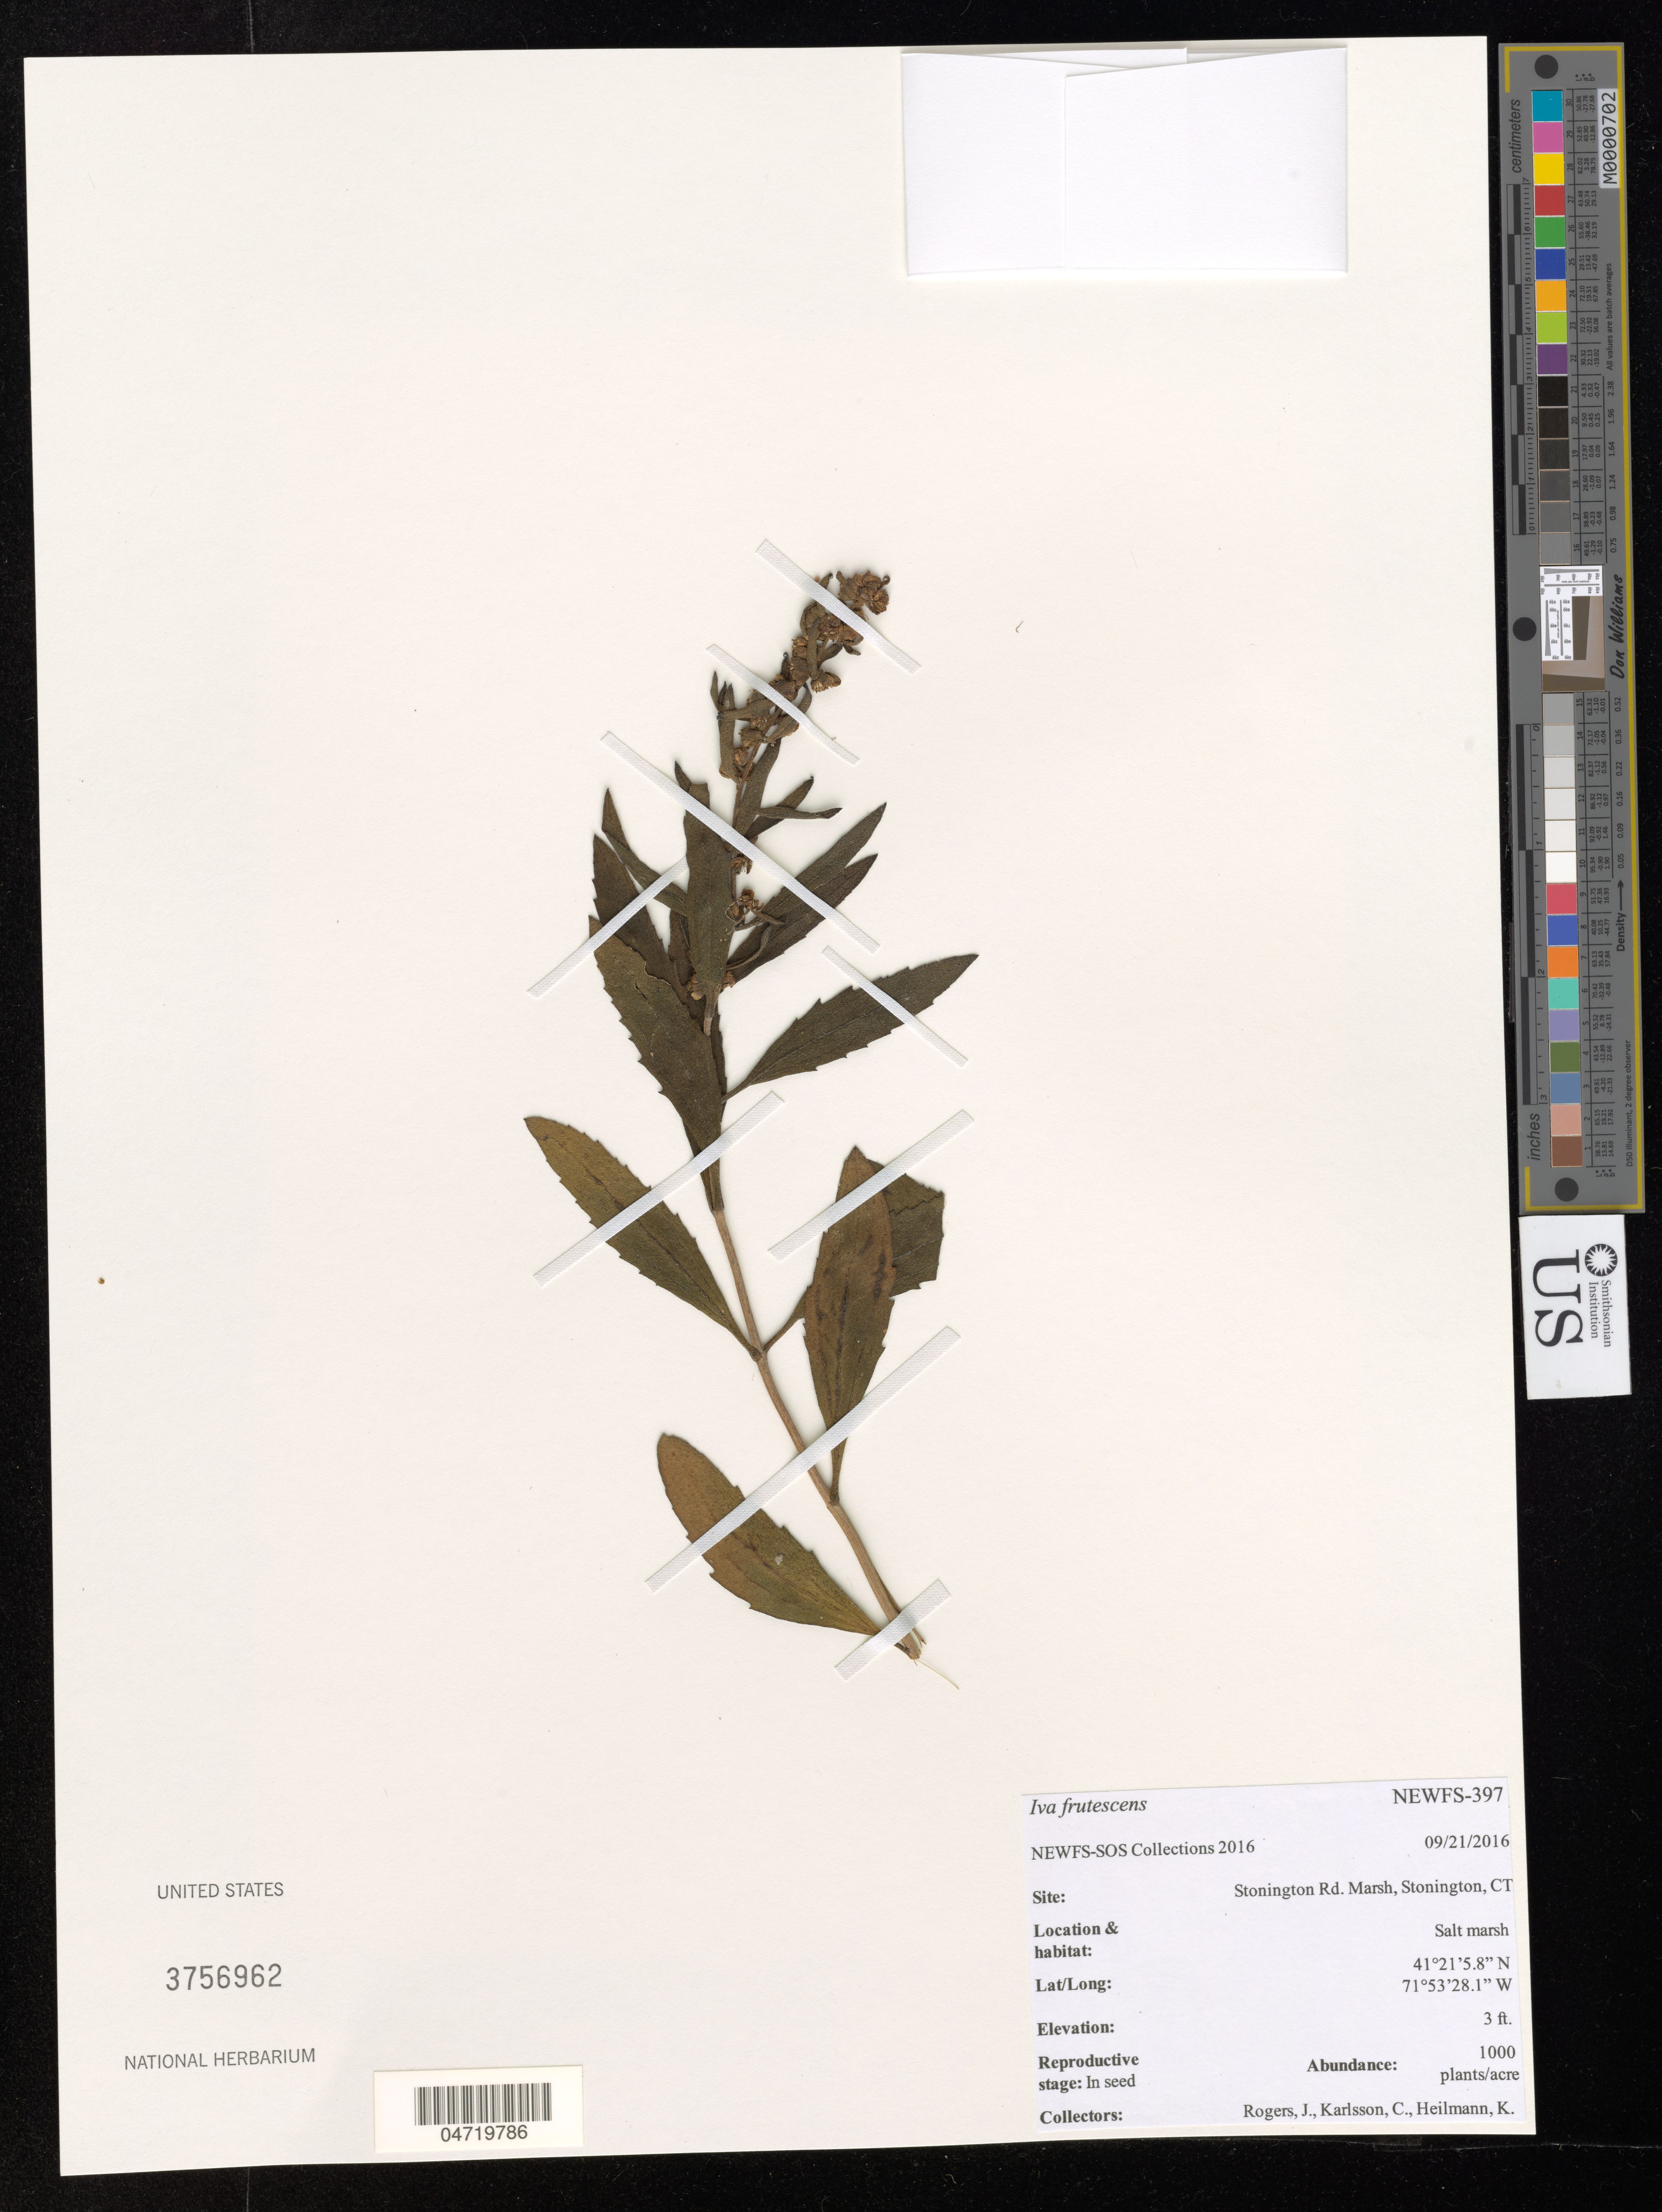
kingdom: Plantae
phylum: Tracheophyta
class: Magnoliopsida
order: Asterales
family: Asteraceae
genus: Iva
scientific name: Iva frutescens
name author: L.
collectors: J. Rogers, C. Karlsson & K. Heilmann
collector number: NEWFS-397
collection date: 2016-09-21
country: United States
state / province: Connecticut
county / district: New London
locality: Stonington Road Marsh, Stonington, salt marsh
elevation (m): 1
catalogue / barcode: US 3756962